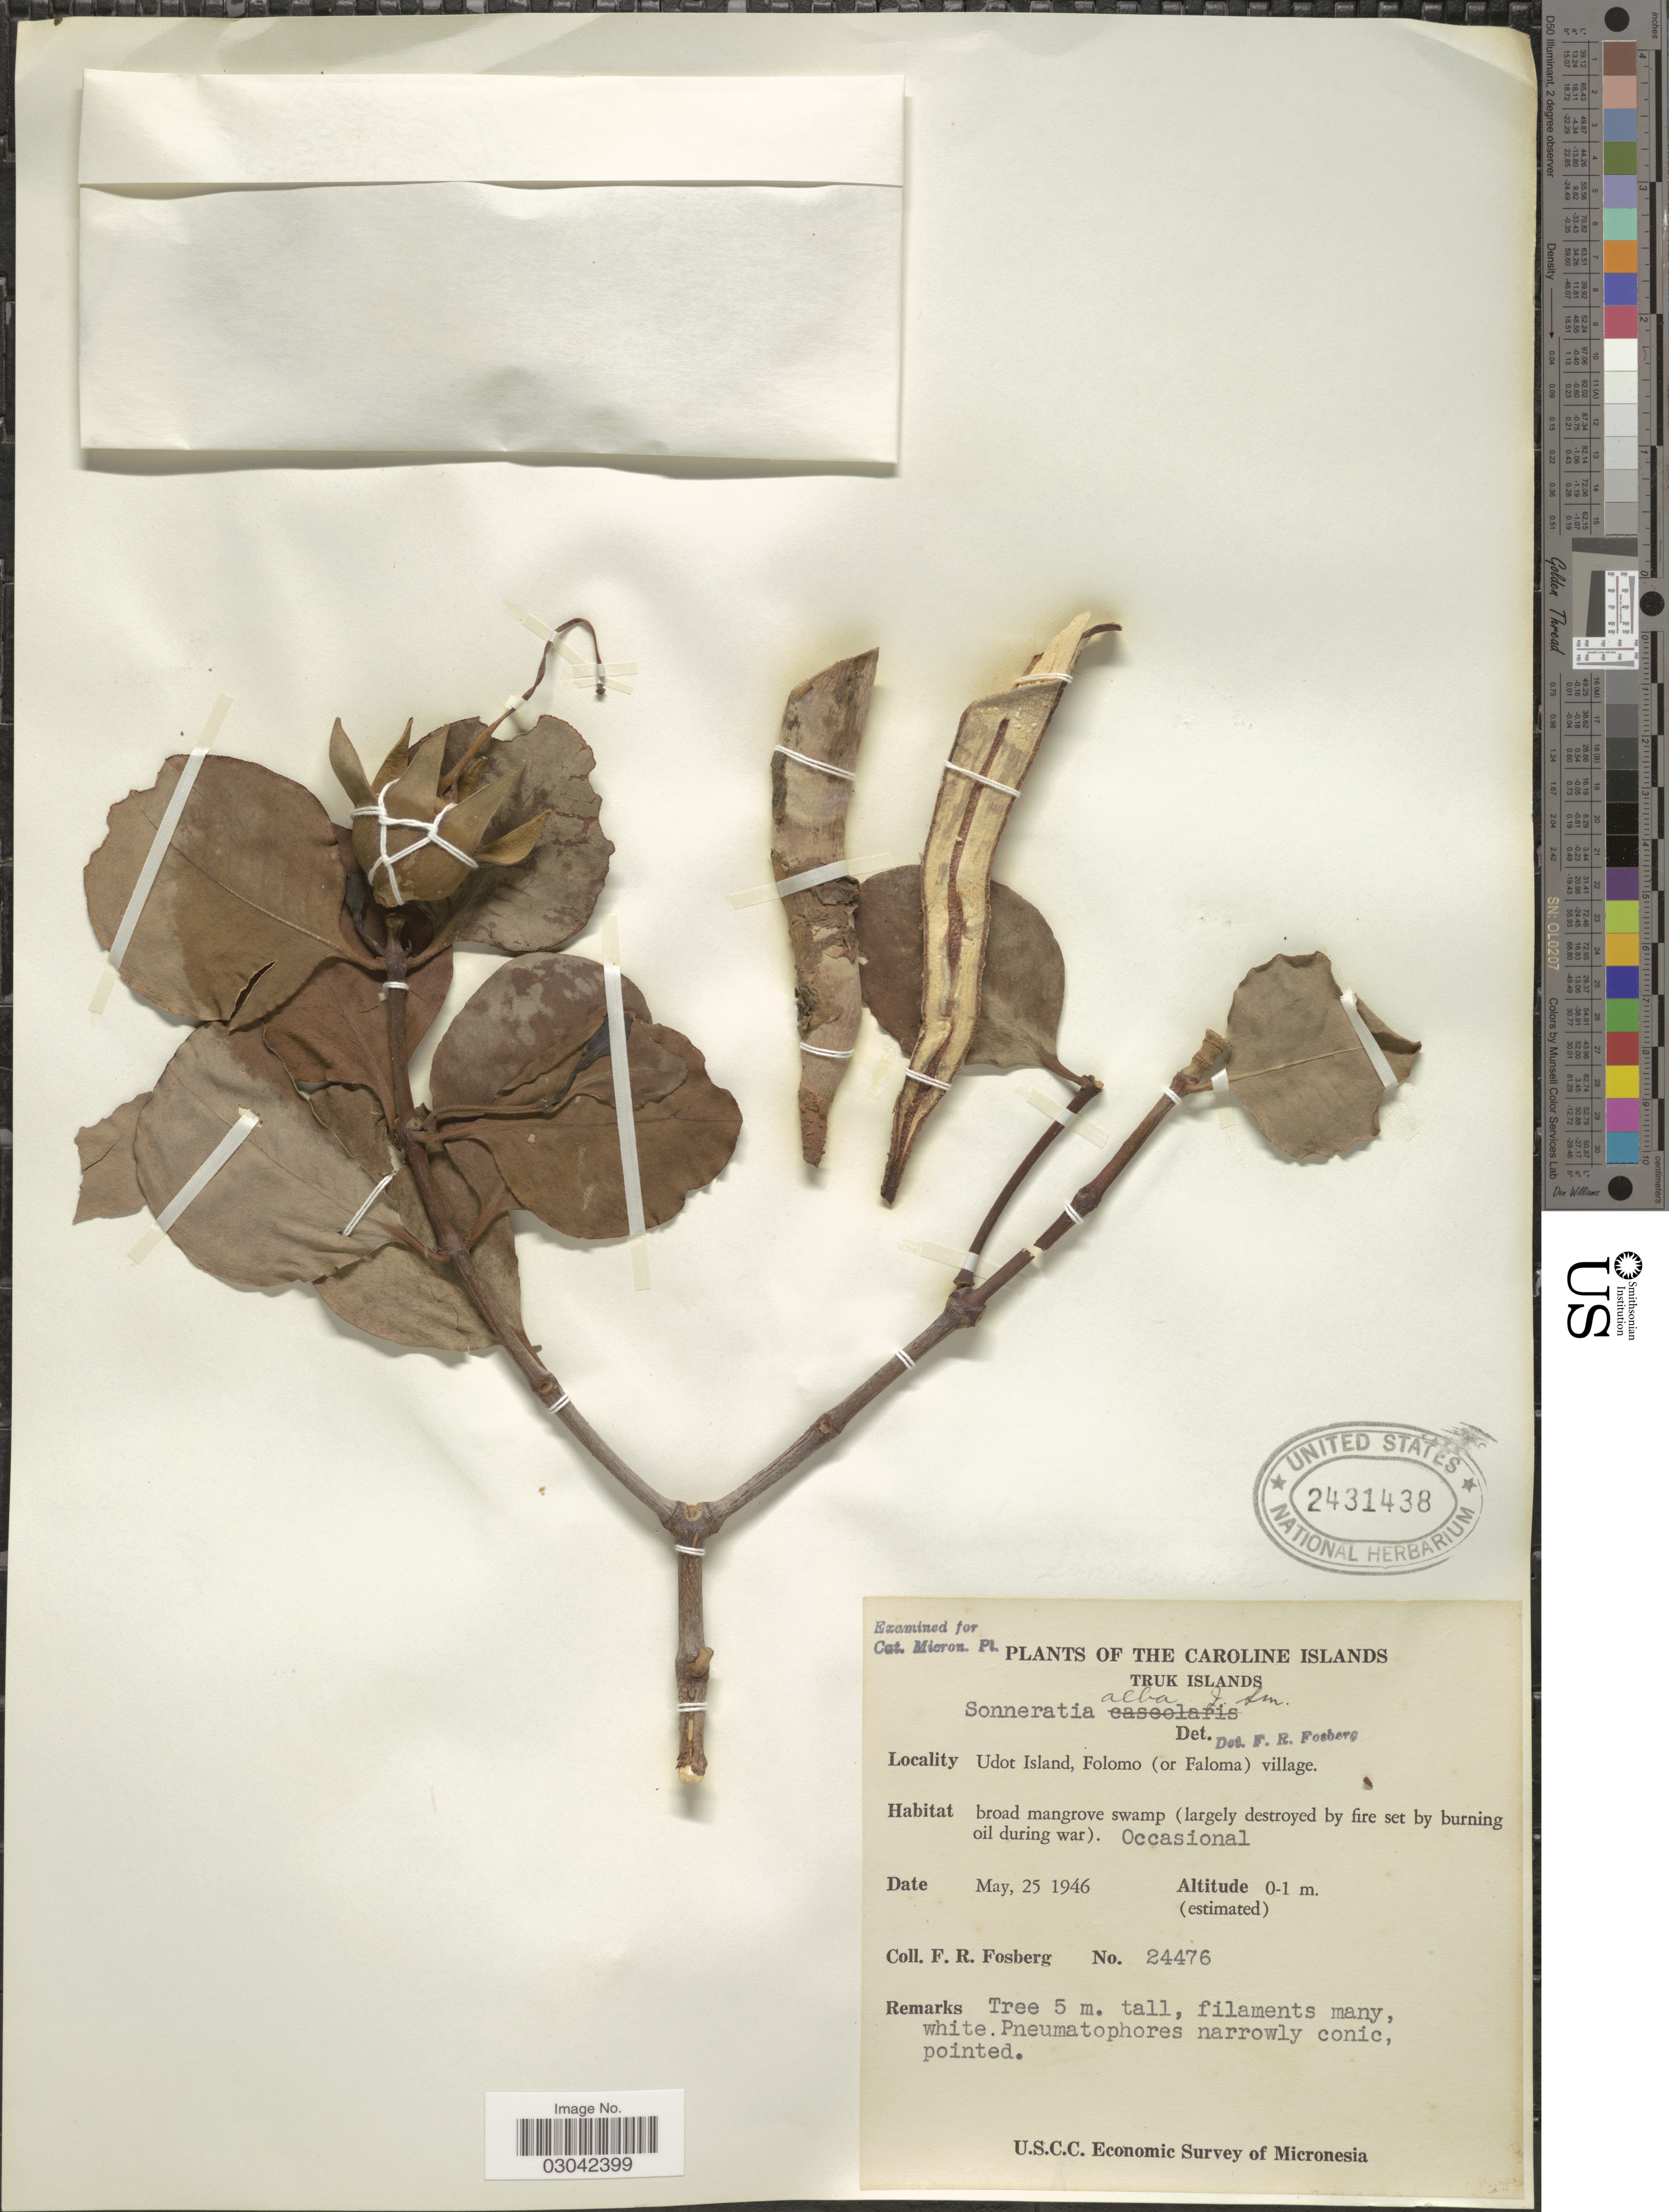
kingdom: Plantae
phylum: Tracheophyta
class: Magnoliopsida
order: Myrtales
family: Lythraceae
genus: Sonneratia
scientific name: Sonneratia alba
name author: Sm.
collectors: F. R. Fosberg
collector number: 24476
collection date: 1946-05-25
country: Micronesia, Federated States of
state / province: Truk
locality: Caroline Islands. Truk Islands. Udot Island, Folomo (or Faloma) village.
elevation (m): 0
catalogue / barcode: US 2431438